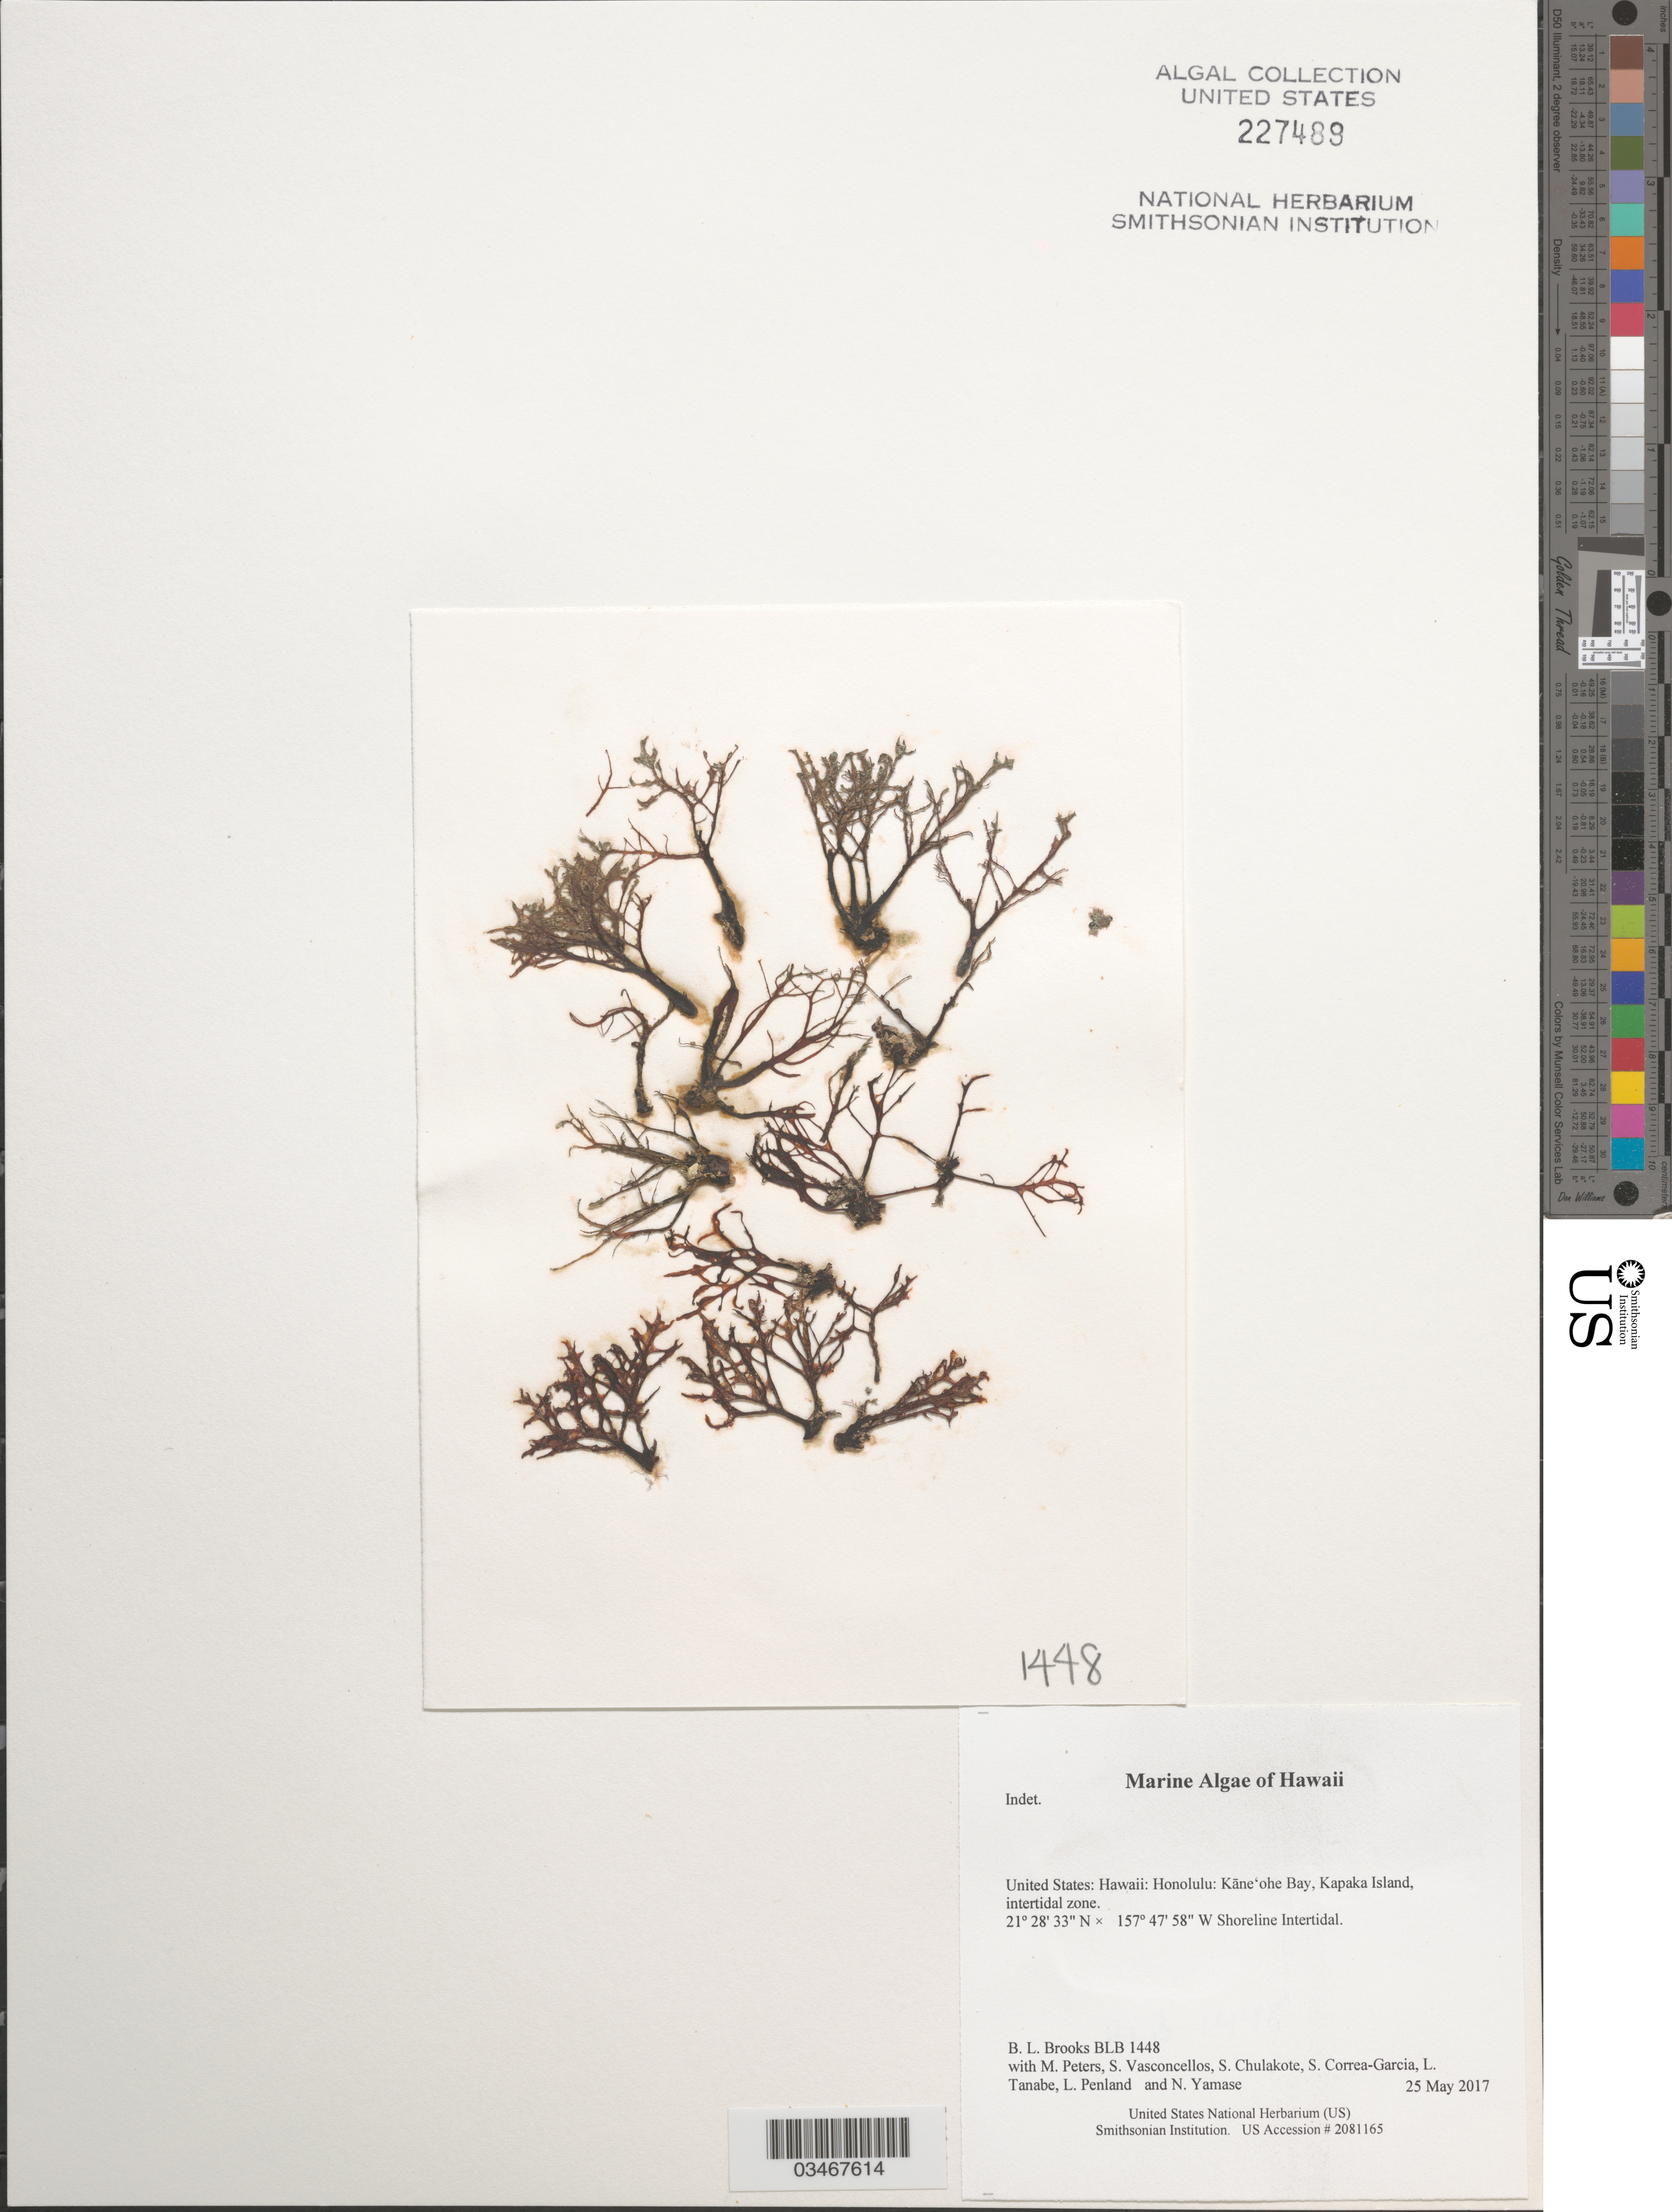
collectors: B. Brooks, M. Peters, S. Vasconcellos, S. Chulakote & et al.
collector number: BLB 1448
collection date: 2017-05-25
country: United States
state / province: Hawaii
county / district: Honolulu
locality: Honolulu: Kāne'ohe Bay, Kapaka Island, intertidal zone.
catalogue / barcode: US 227489